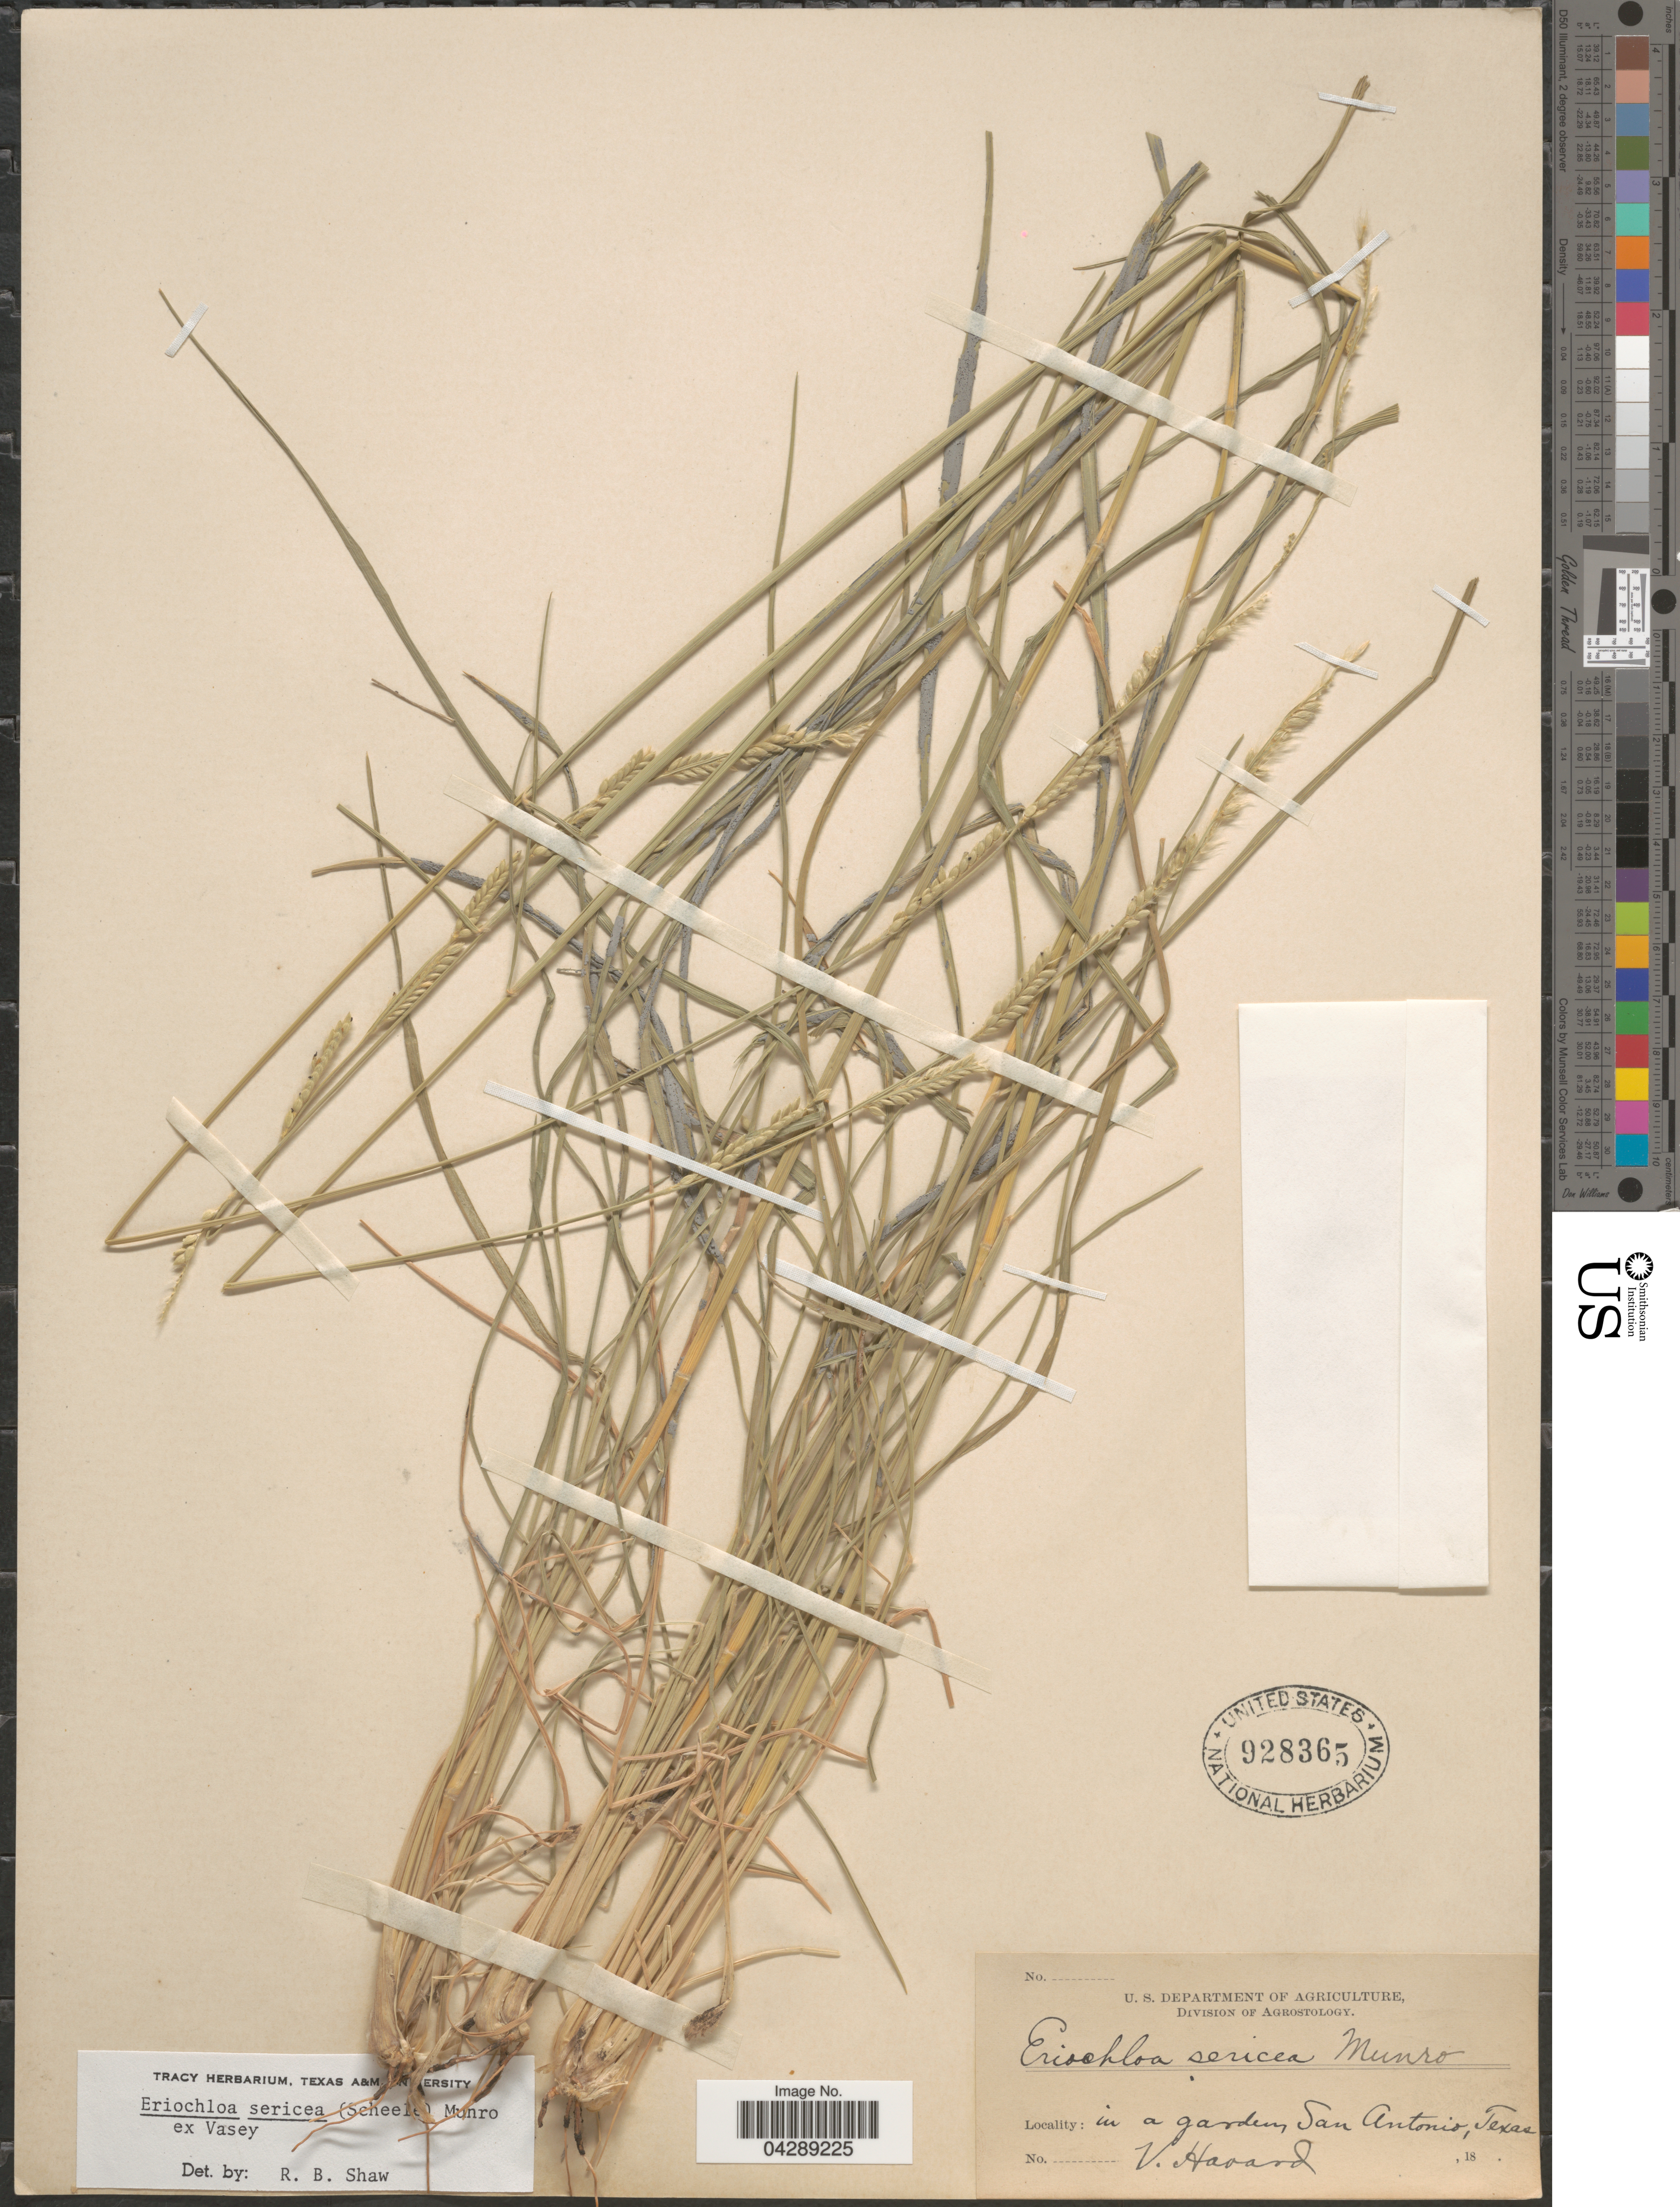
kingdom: Plantae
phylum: Tracheophyta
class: Liliopsida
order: Poales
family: Poaceae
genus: Eriochloa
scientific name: Eriochloa sericea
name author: (Scheele) Munro ex Vasey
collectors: V. Havard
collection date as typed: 18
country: United States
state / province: Texas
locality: In a garden San Antonio.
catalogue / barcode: US 928365